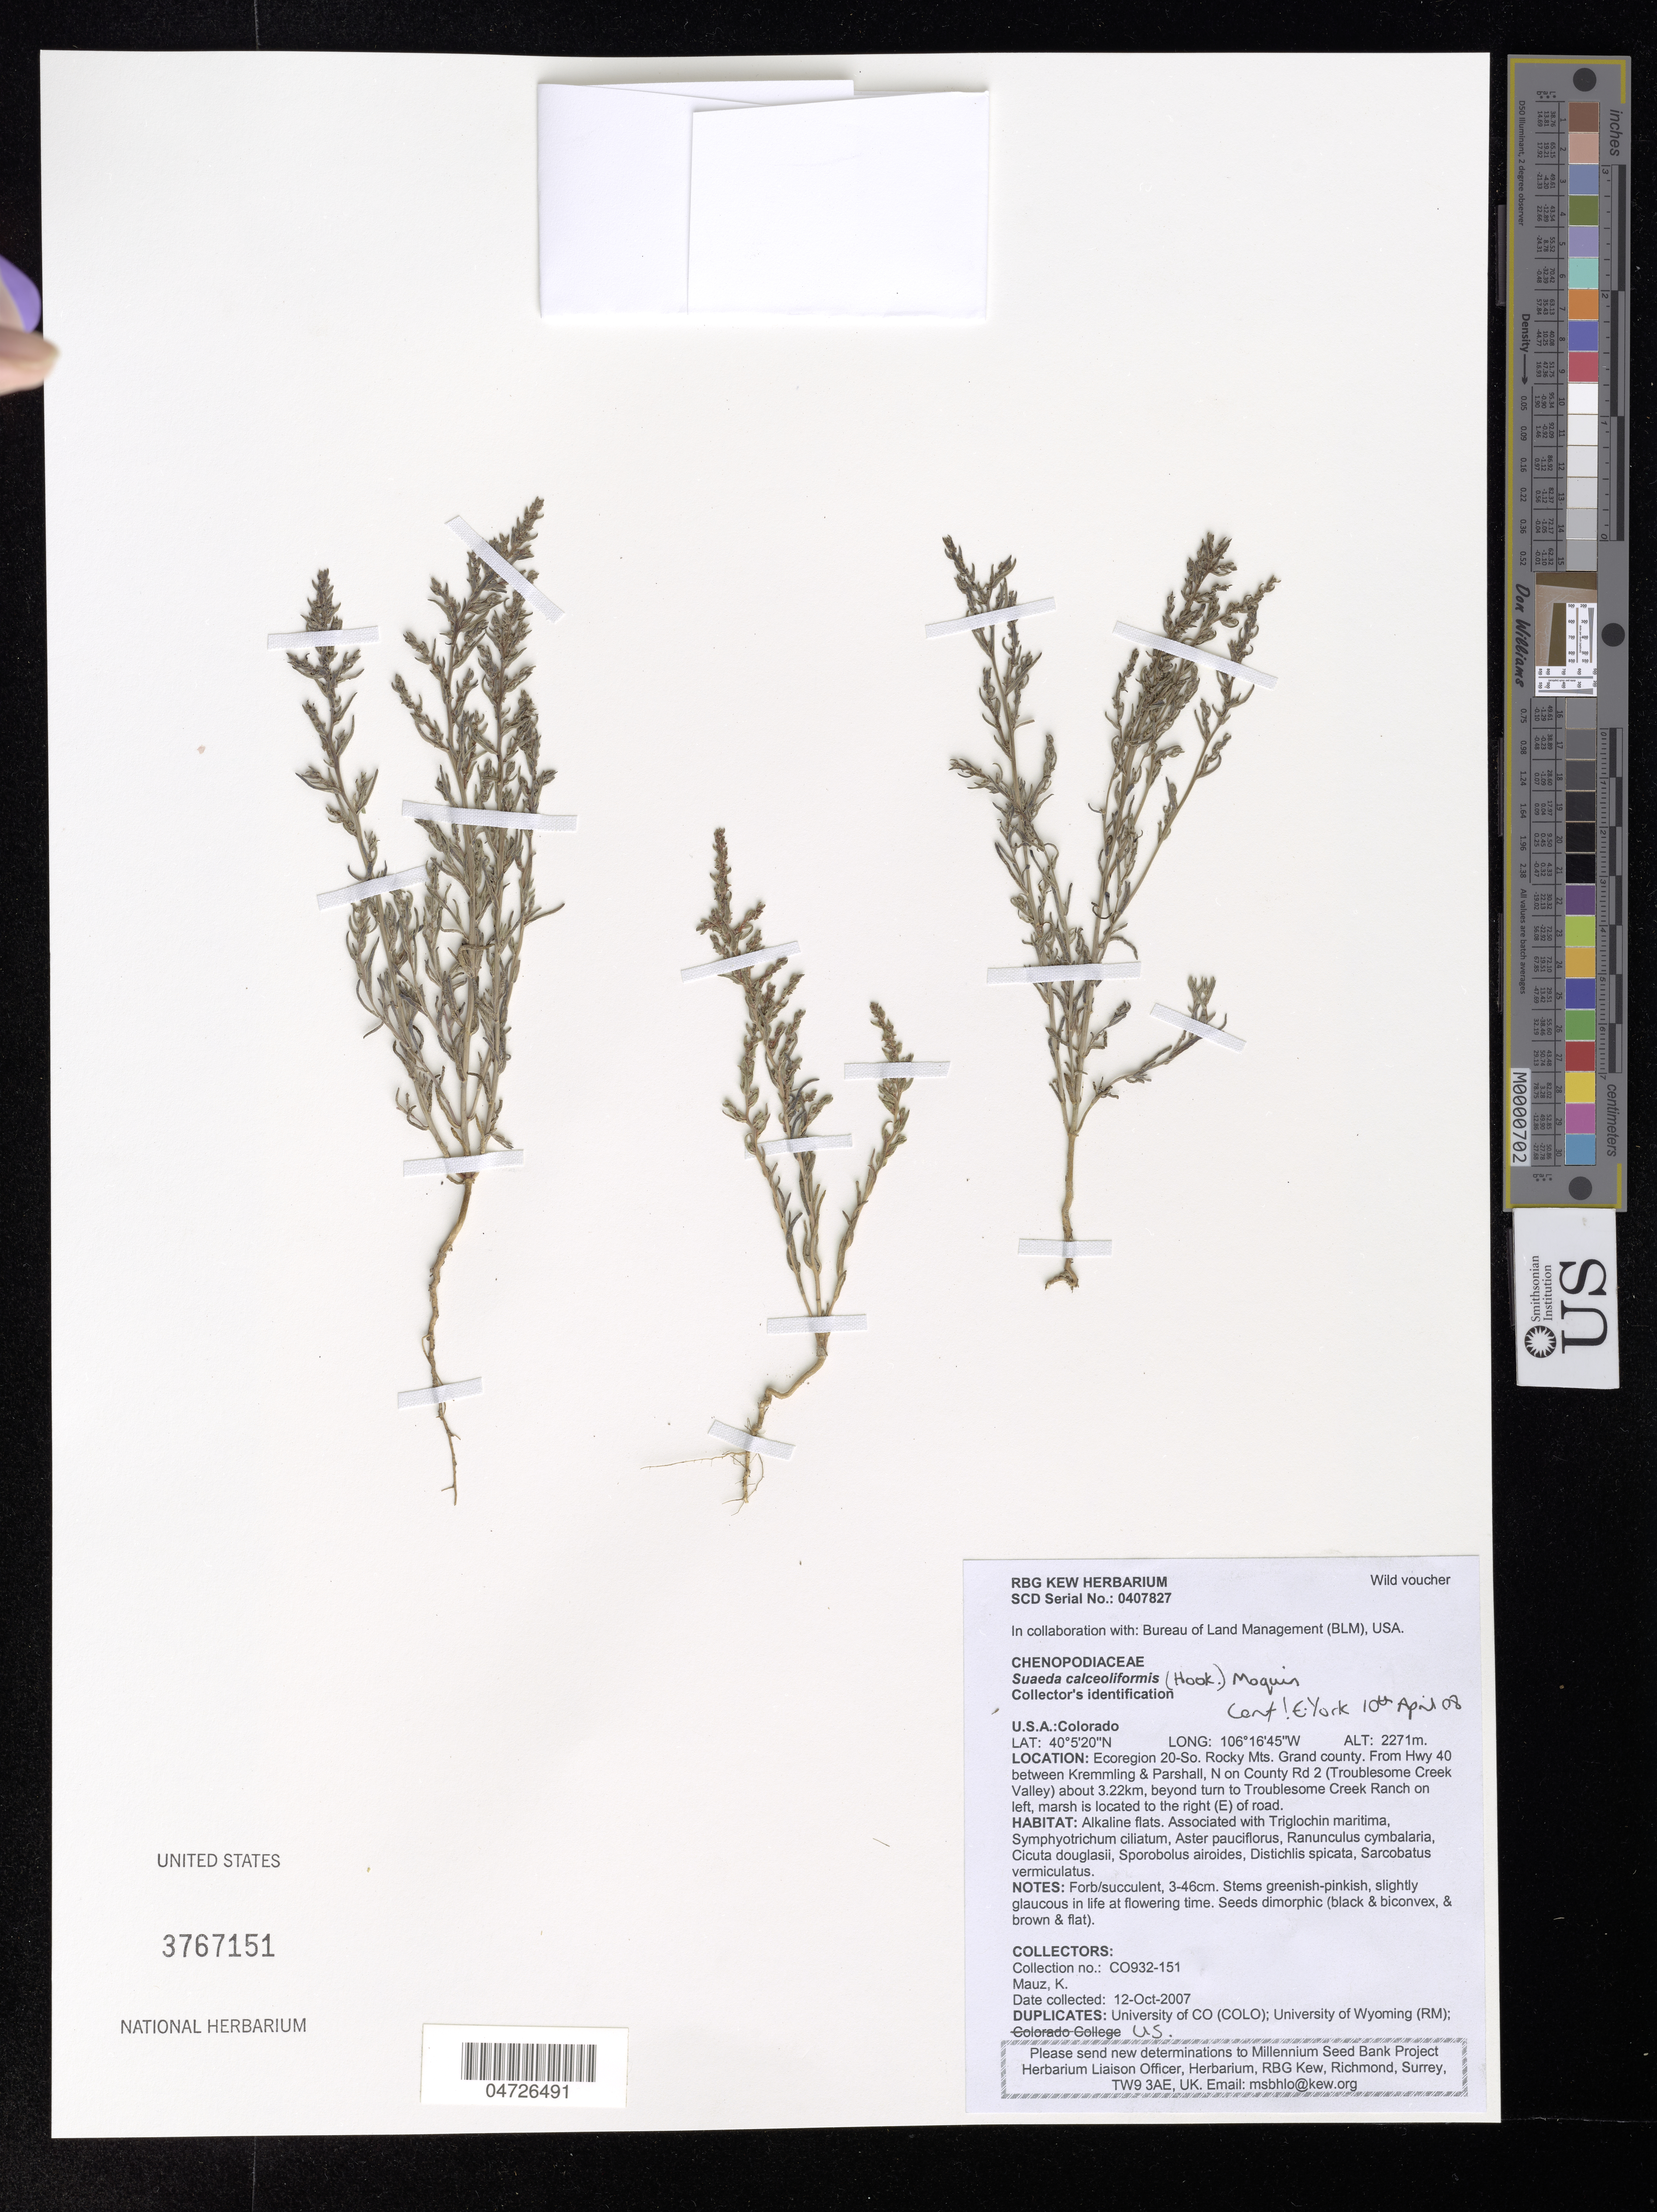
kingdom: Plantae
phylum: Tracheophyta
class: Magnoliopsida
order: Caryophyllales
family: Amaranthaceae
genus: Suaeda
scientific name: Suaeda calceoliformis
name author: (Hook.) Moq.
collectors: K. Mauz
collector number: CO932-151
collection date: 2007-10-12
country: United States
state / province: Colorado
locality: Ecoregion 20-So. Rocky Mts. Grand county. From Hwy 40 between Kremmling & Parshall, N on County Rd 2 (Troublesome Creek Valley) about 3.22km, beyond turn to Troublesome Creek Ranch on left, marsh is located to the right (E) of road.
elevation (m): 2271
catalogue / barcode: US 3767151